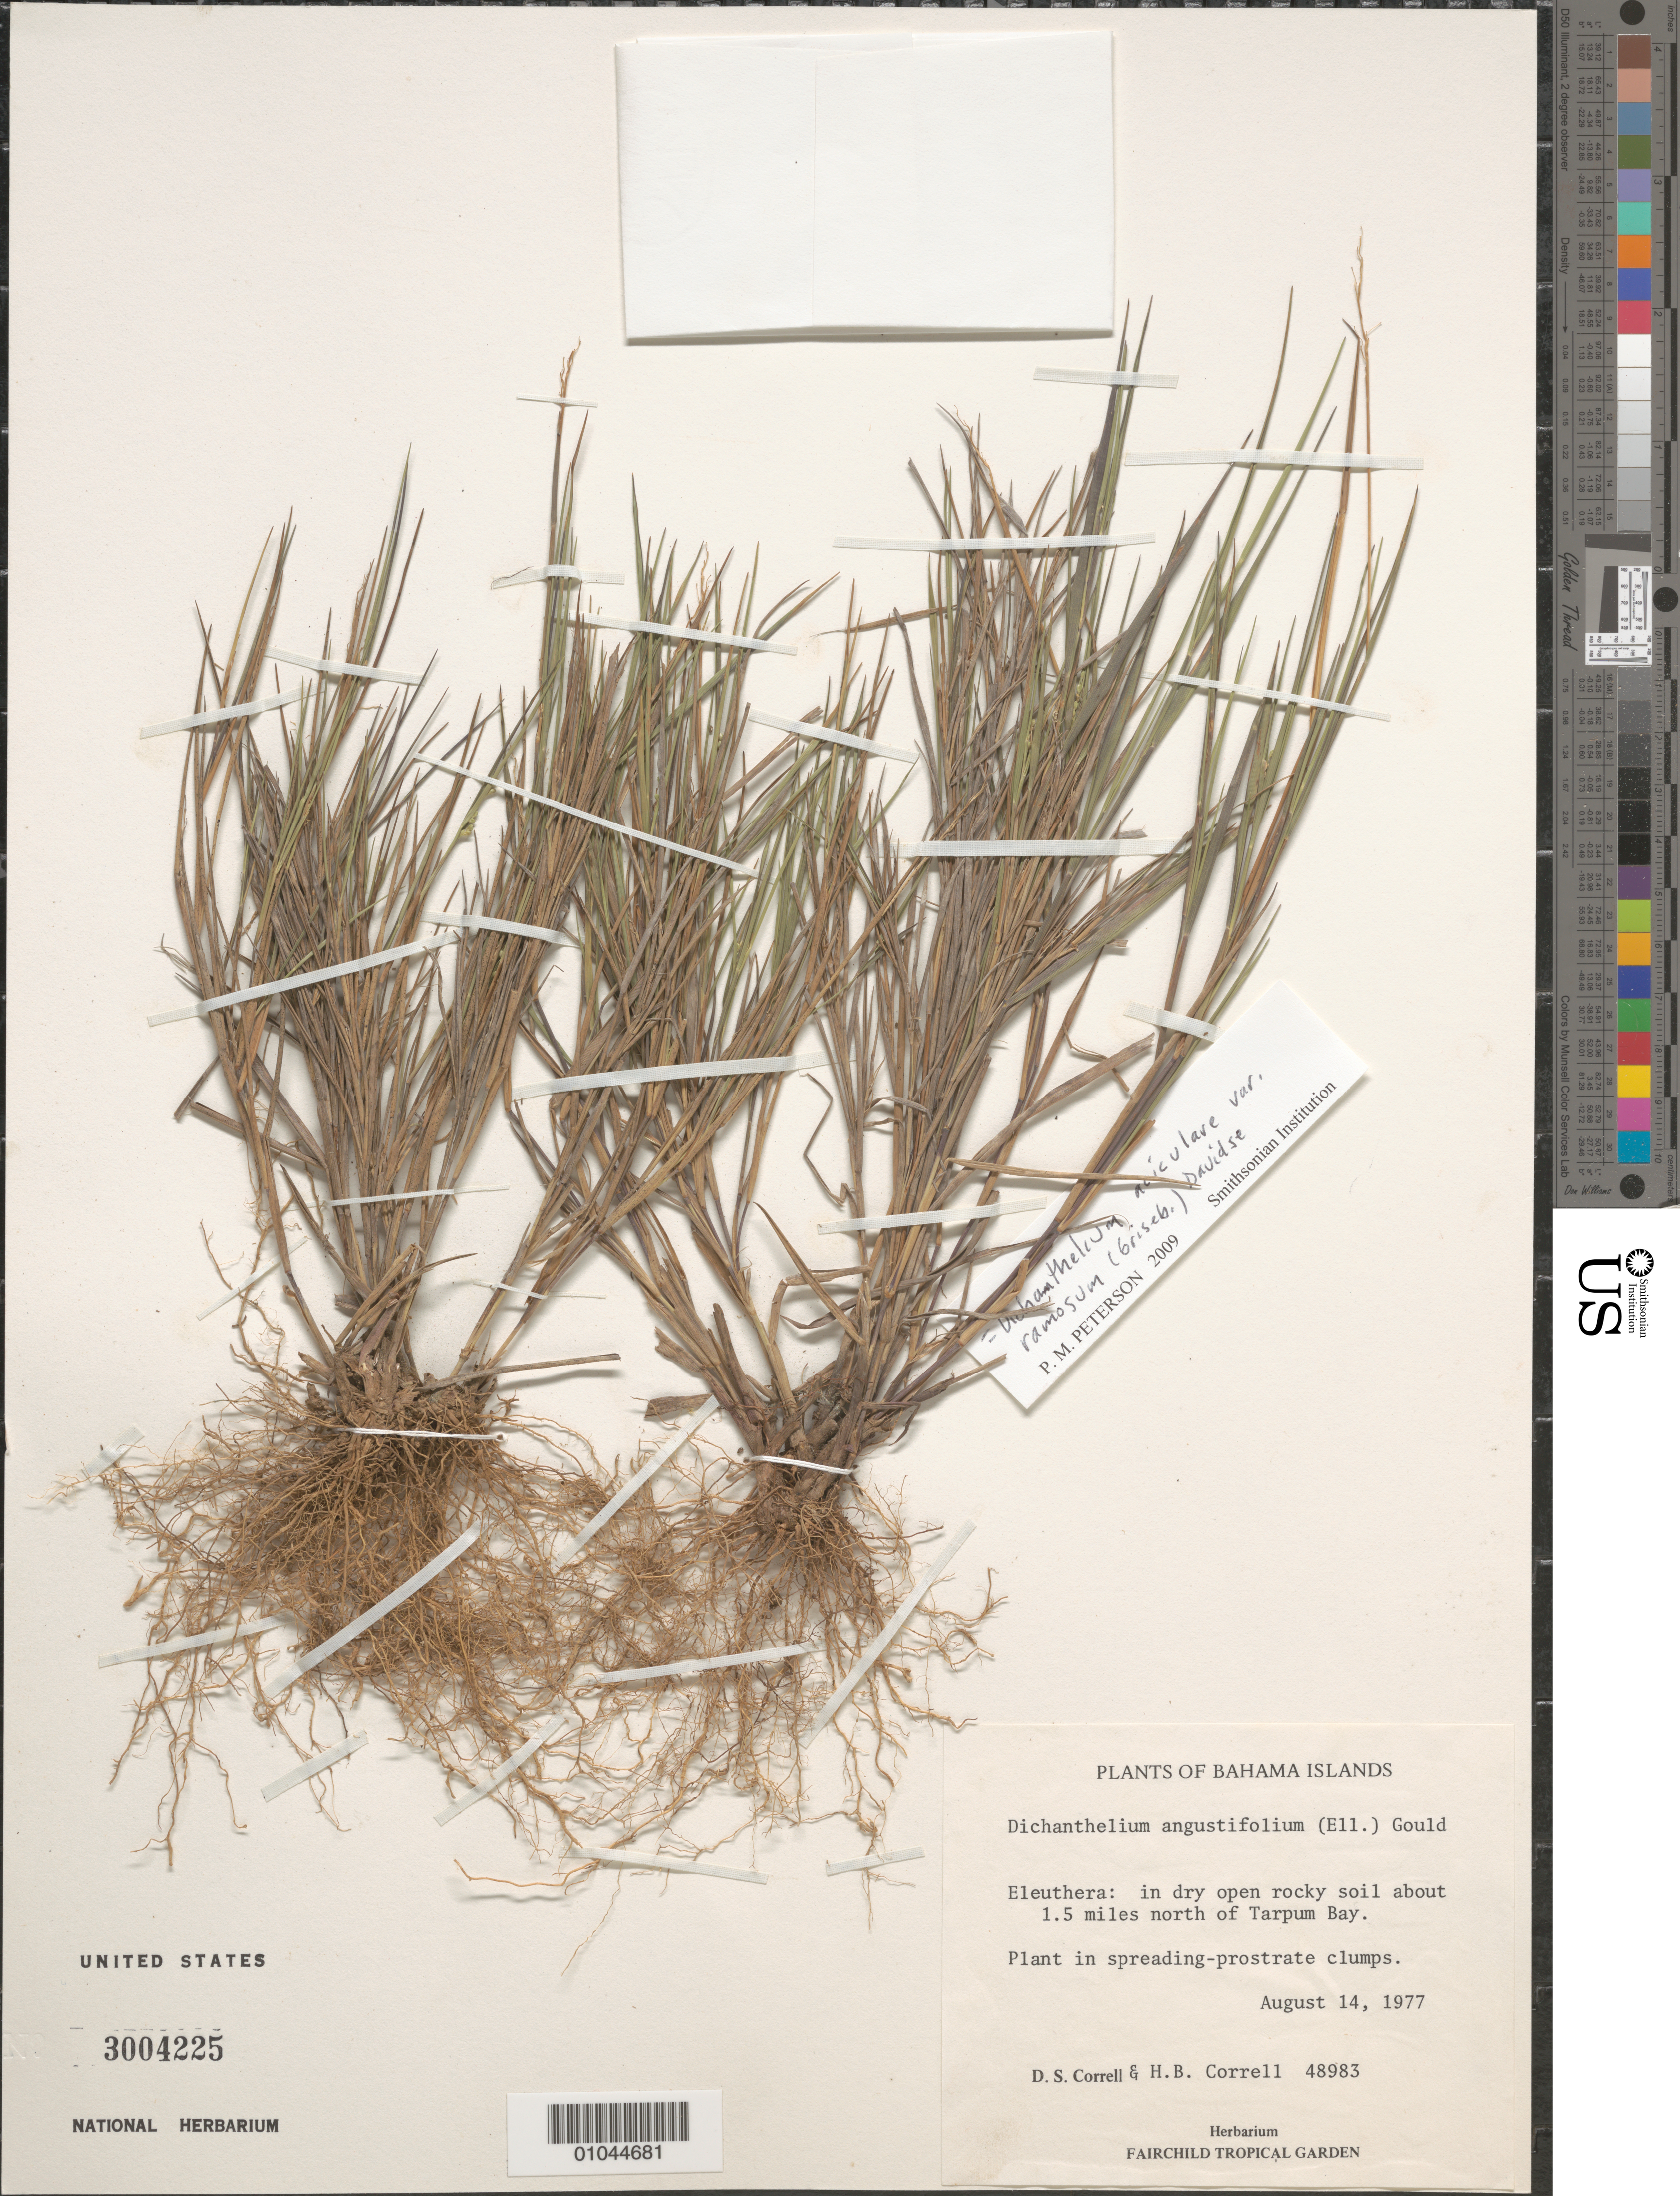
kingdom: Plantae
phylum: Tracheophyta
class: Liliopsida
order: Poales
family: Poaceae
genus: Dichanthelium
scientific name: Dichanthelium aciculare var. ramosum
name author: (Griseb.) Davidse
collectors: D. S. Correll & H. Correll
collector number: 48983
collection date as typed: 14 Aug 1977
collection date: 1977-08-14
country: Bahamas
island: Eleuthera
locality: About 1.5 miles N of Tarpum Bay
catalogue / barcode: US 3004225